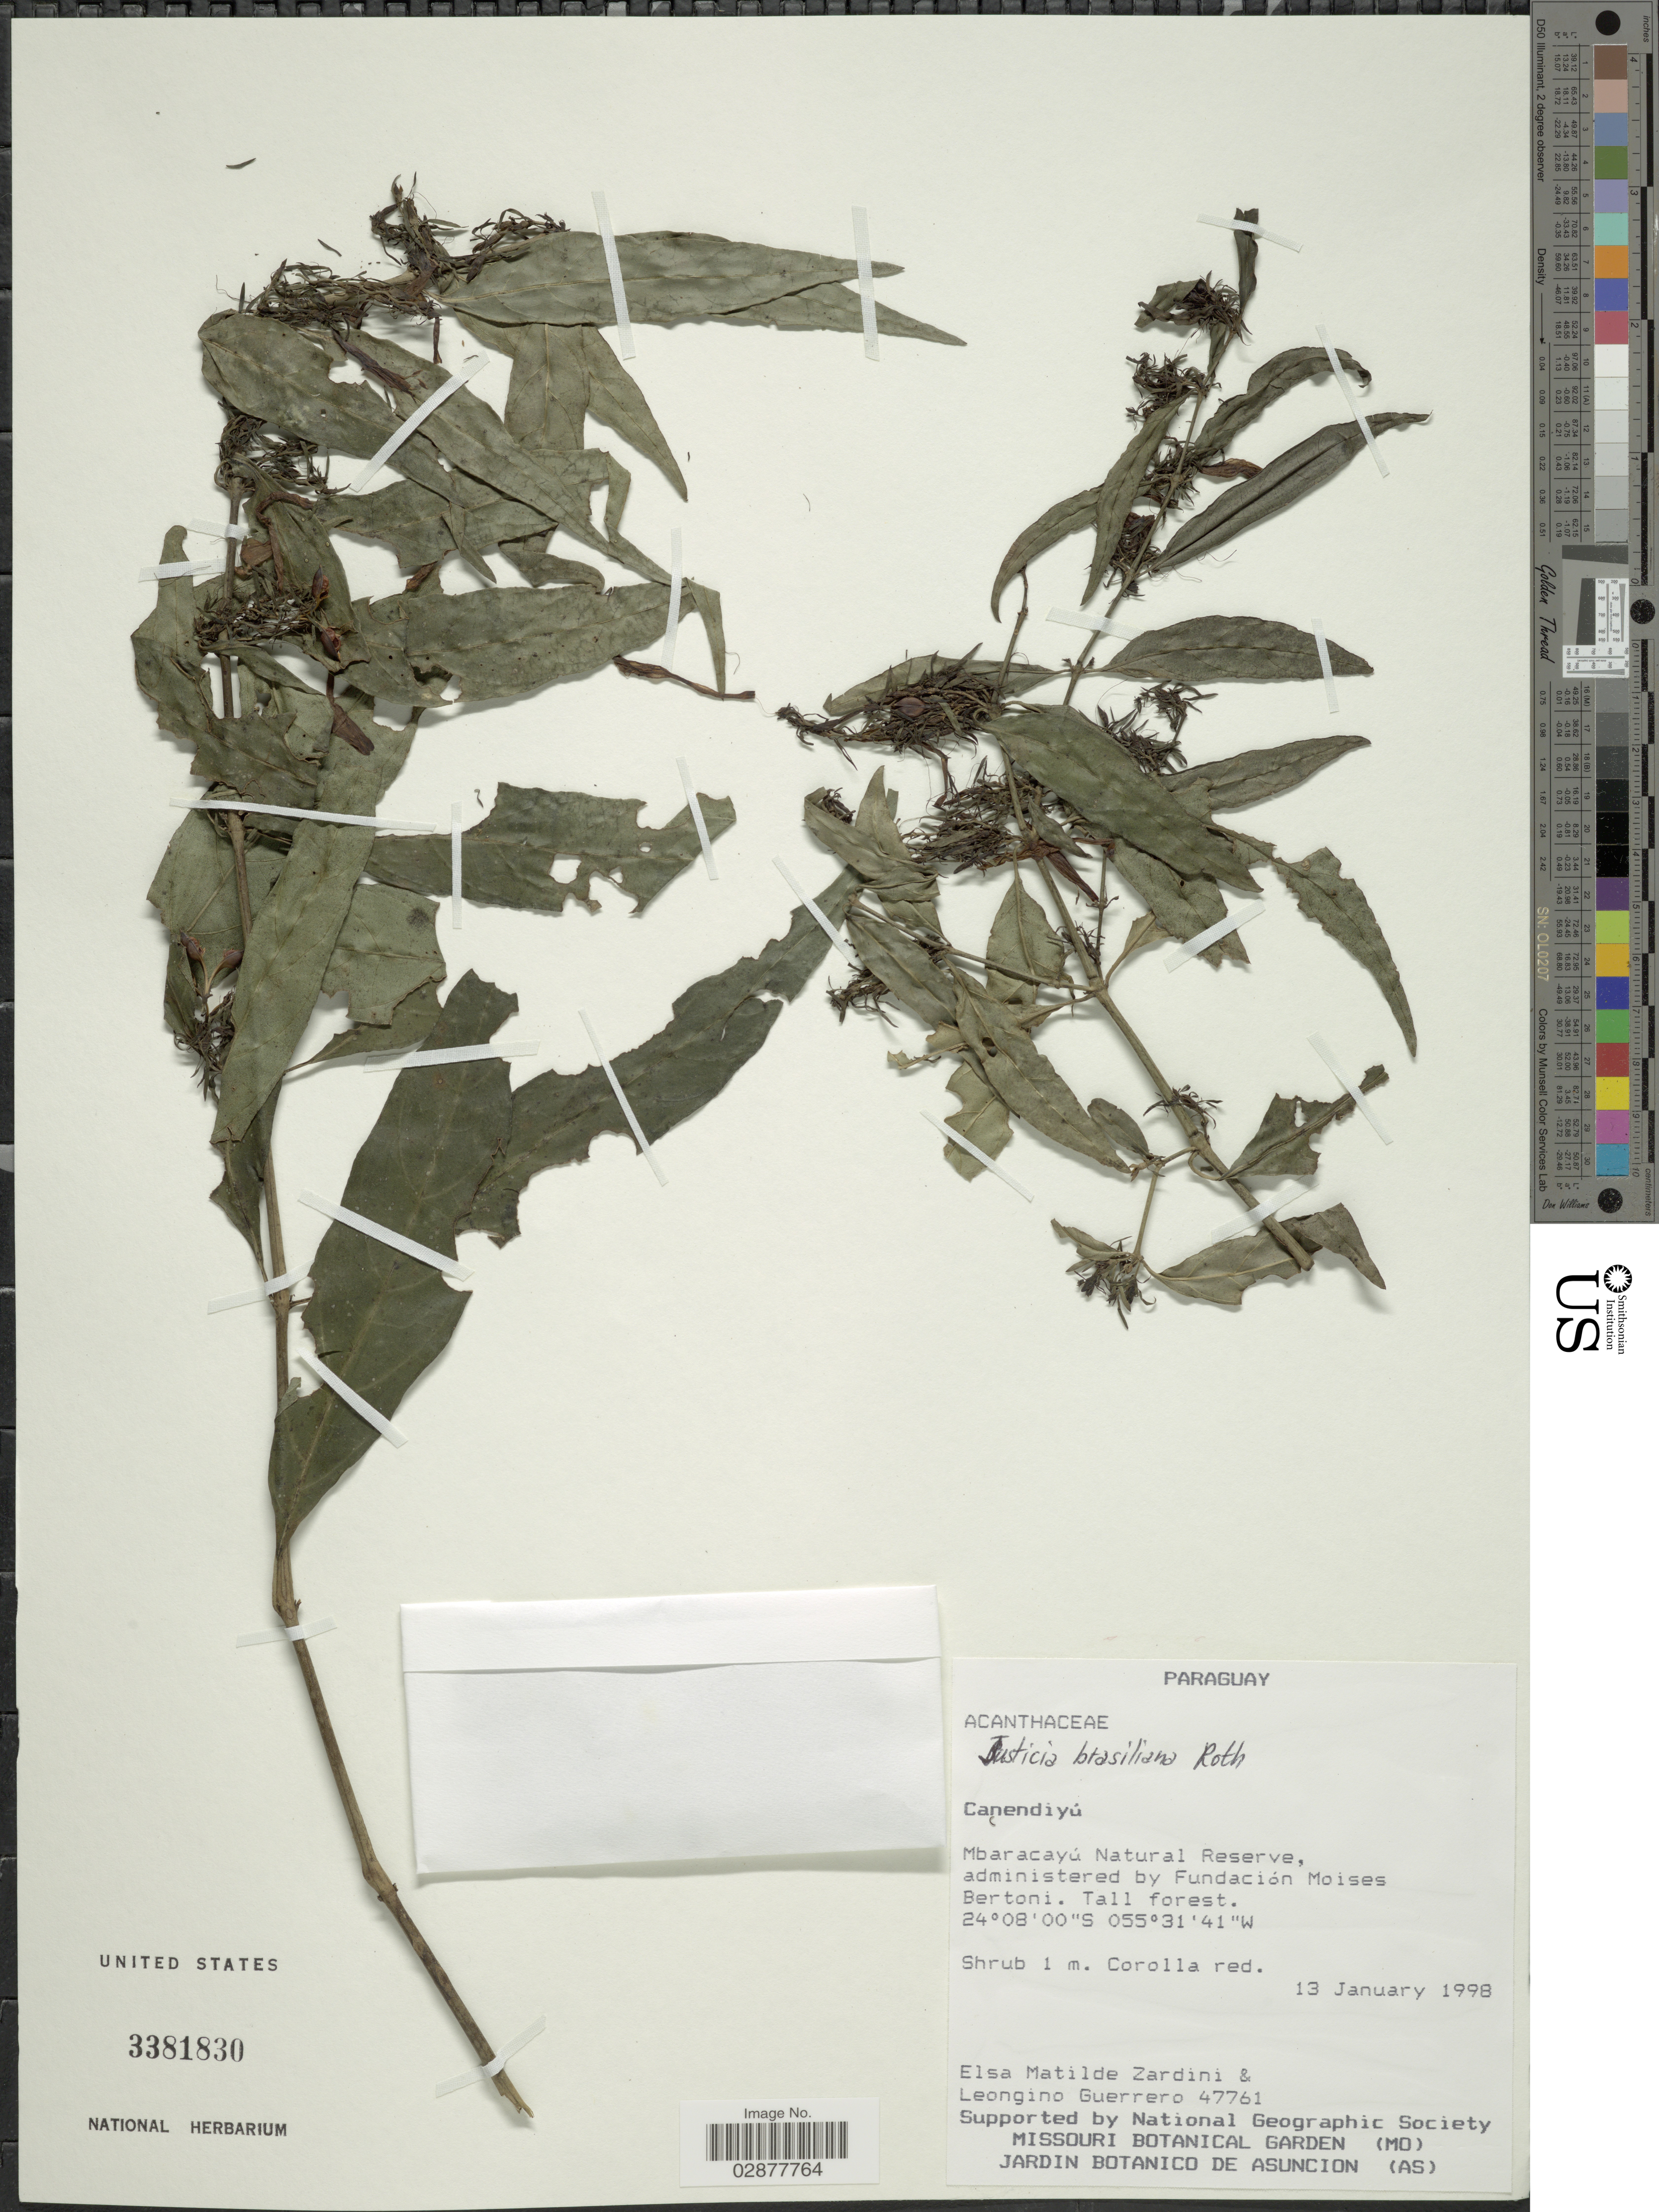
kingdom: Plantae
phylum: Tracheophyta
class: Magnoliopsida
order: Lamiales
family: Acanthaceae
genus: Justicia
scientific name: Justicia brasiliana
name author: Roth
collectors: E. M. Zardini & L. Guerrero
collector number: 47761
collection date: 1998-01-13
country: Paraguay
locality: Canendiyú. Mbaracayú Natural Reserve, administered by Fundación Moises Bertoni.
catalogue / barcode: US 3381830